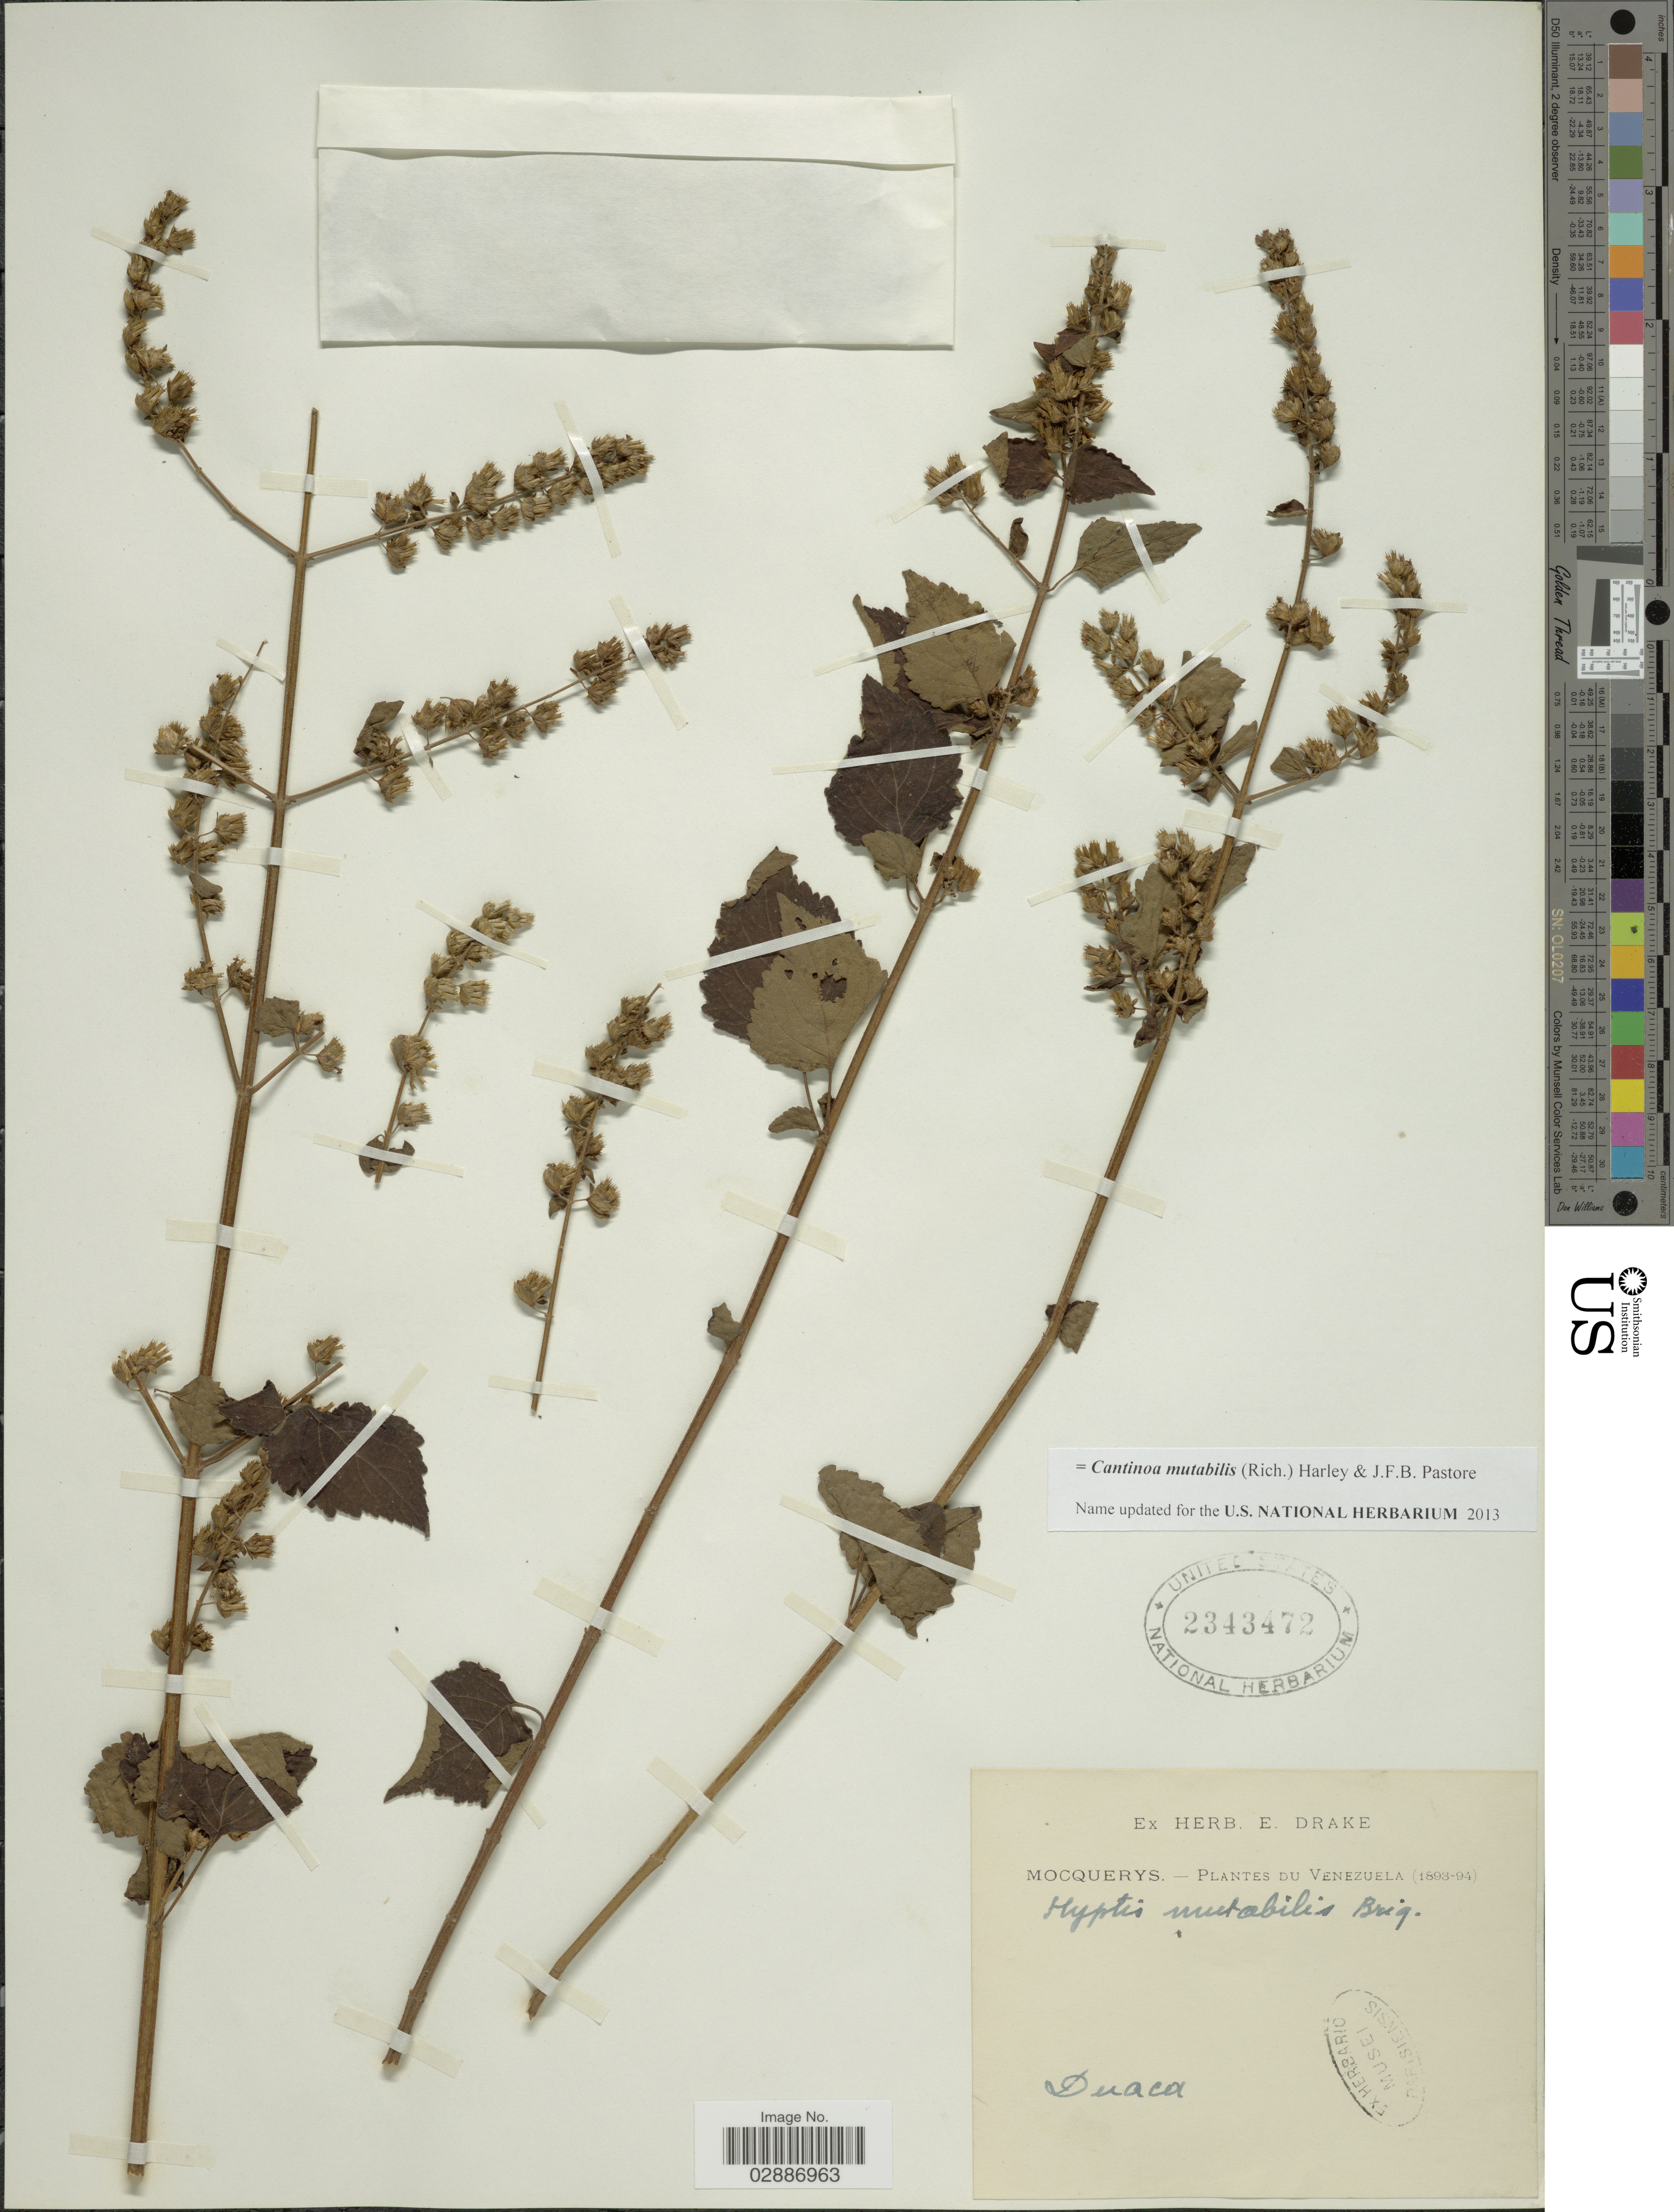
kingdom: Plantae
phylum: Tracheophyta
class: Magnoliopsida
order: Lamiales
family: Lamiaceae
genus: Cantinoa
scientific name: Cantinoa mutabilis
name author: (Epling) Harley & J.F.B. Pastore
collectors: A. Mocquerys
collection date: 1893/1894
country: Venezuela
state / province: Lara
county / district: Crespo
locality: Duaca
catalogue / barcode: US 2343472